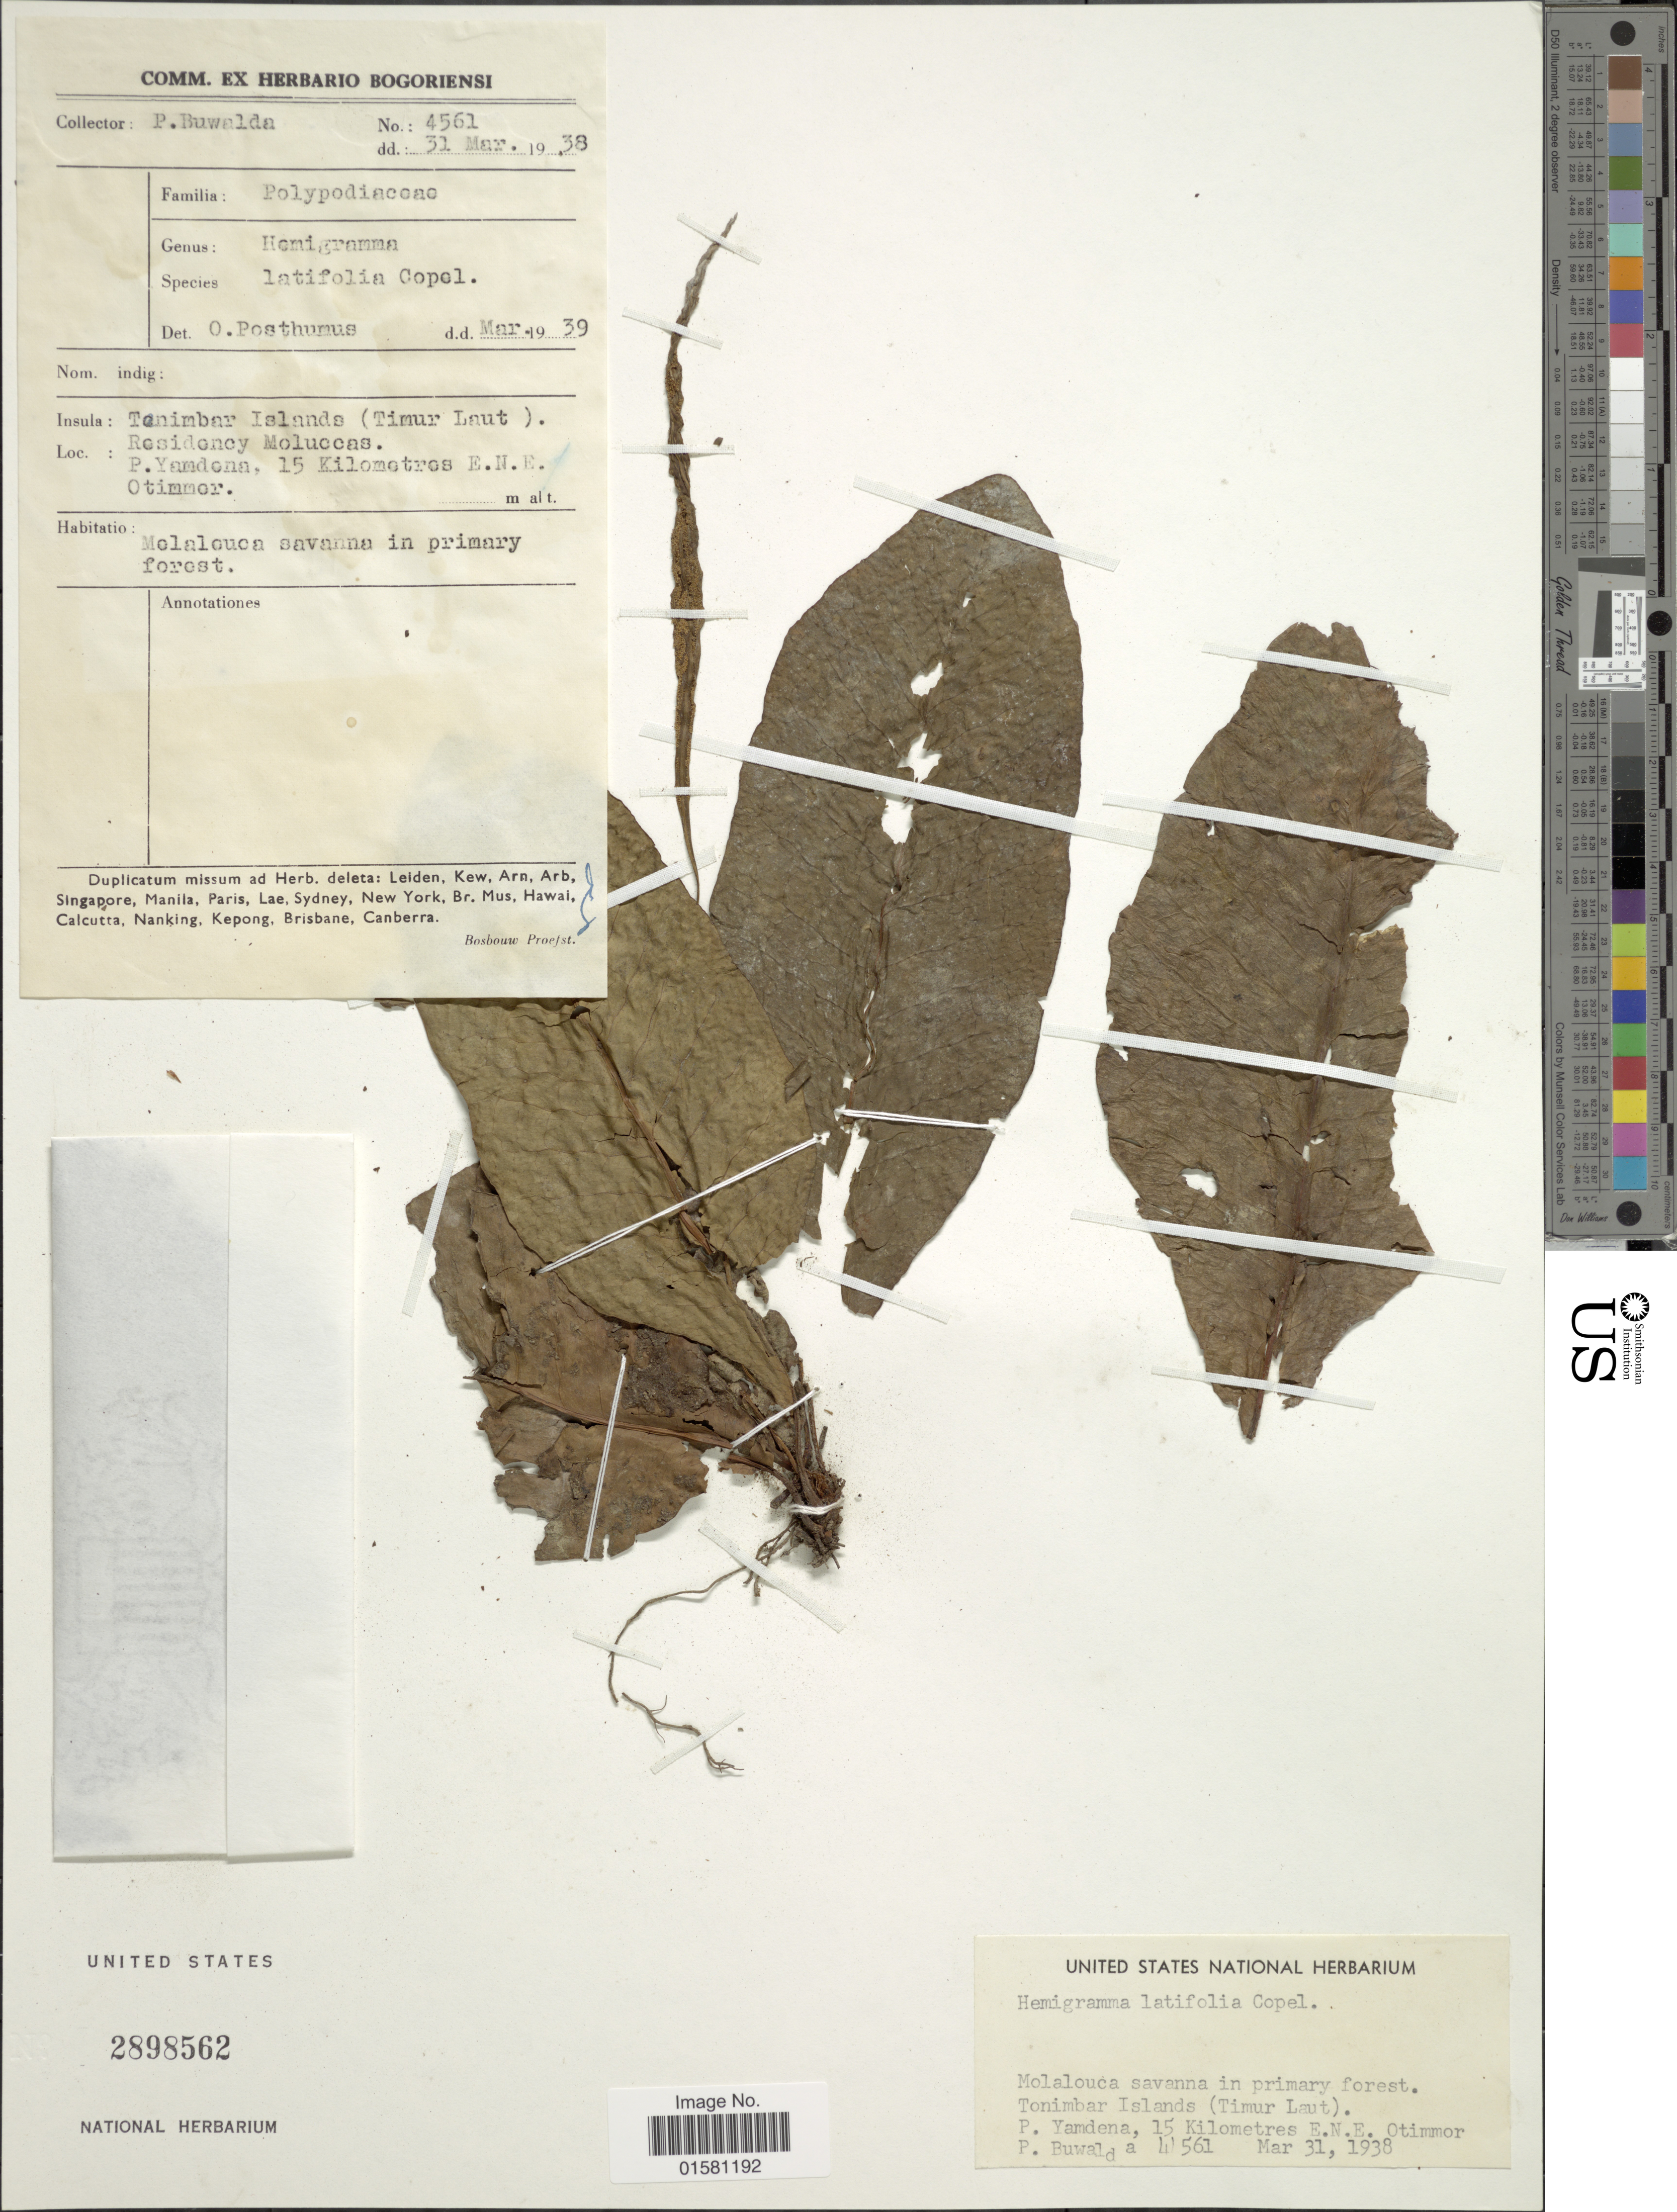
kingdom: Plantae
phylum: Tracheophyta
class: Polypodiopsida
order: Polypodiales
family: Tectariaceae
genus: Tectaria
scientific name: Tectaria taccifolia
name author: (Fée) M.G. Price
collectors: P. Buwalda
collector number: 41561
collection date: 1938-03-31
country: Indonesia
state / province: Maluku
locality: Tonimbar Islands (Timur Laut). Residency Moluccas. P. Yamdena, 15 Kilometres E.N.E. Otimmor Molalouca savanna in primary forest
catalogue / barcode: US 2898562